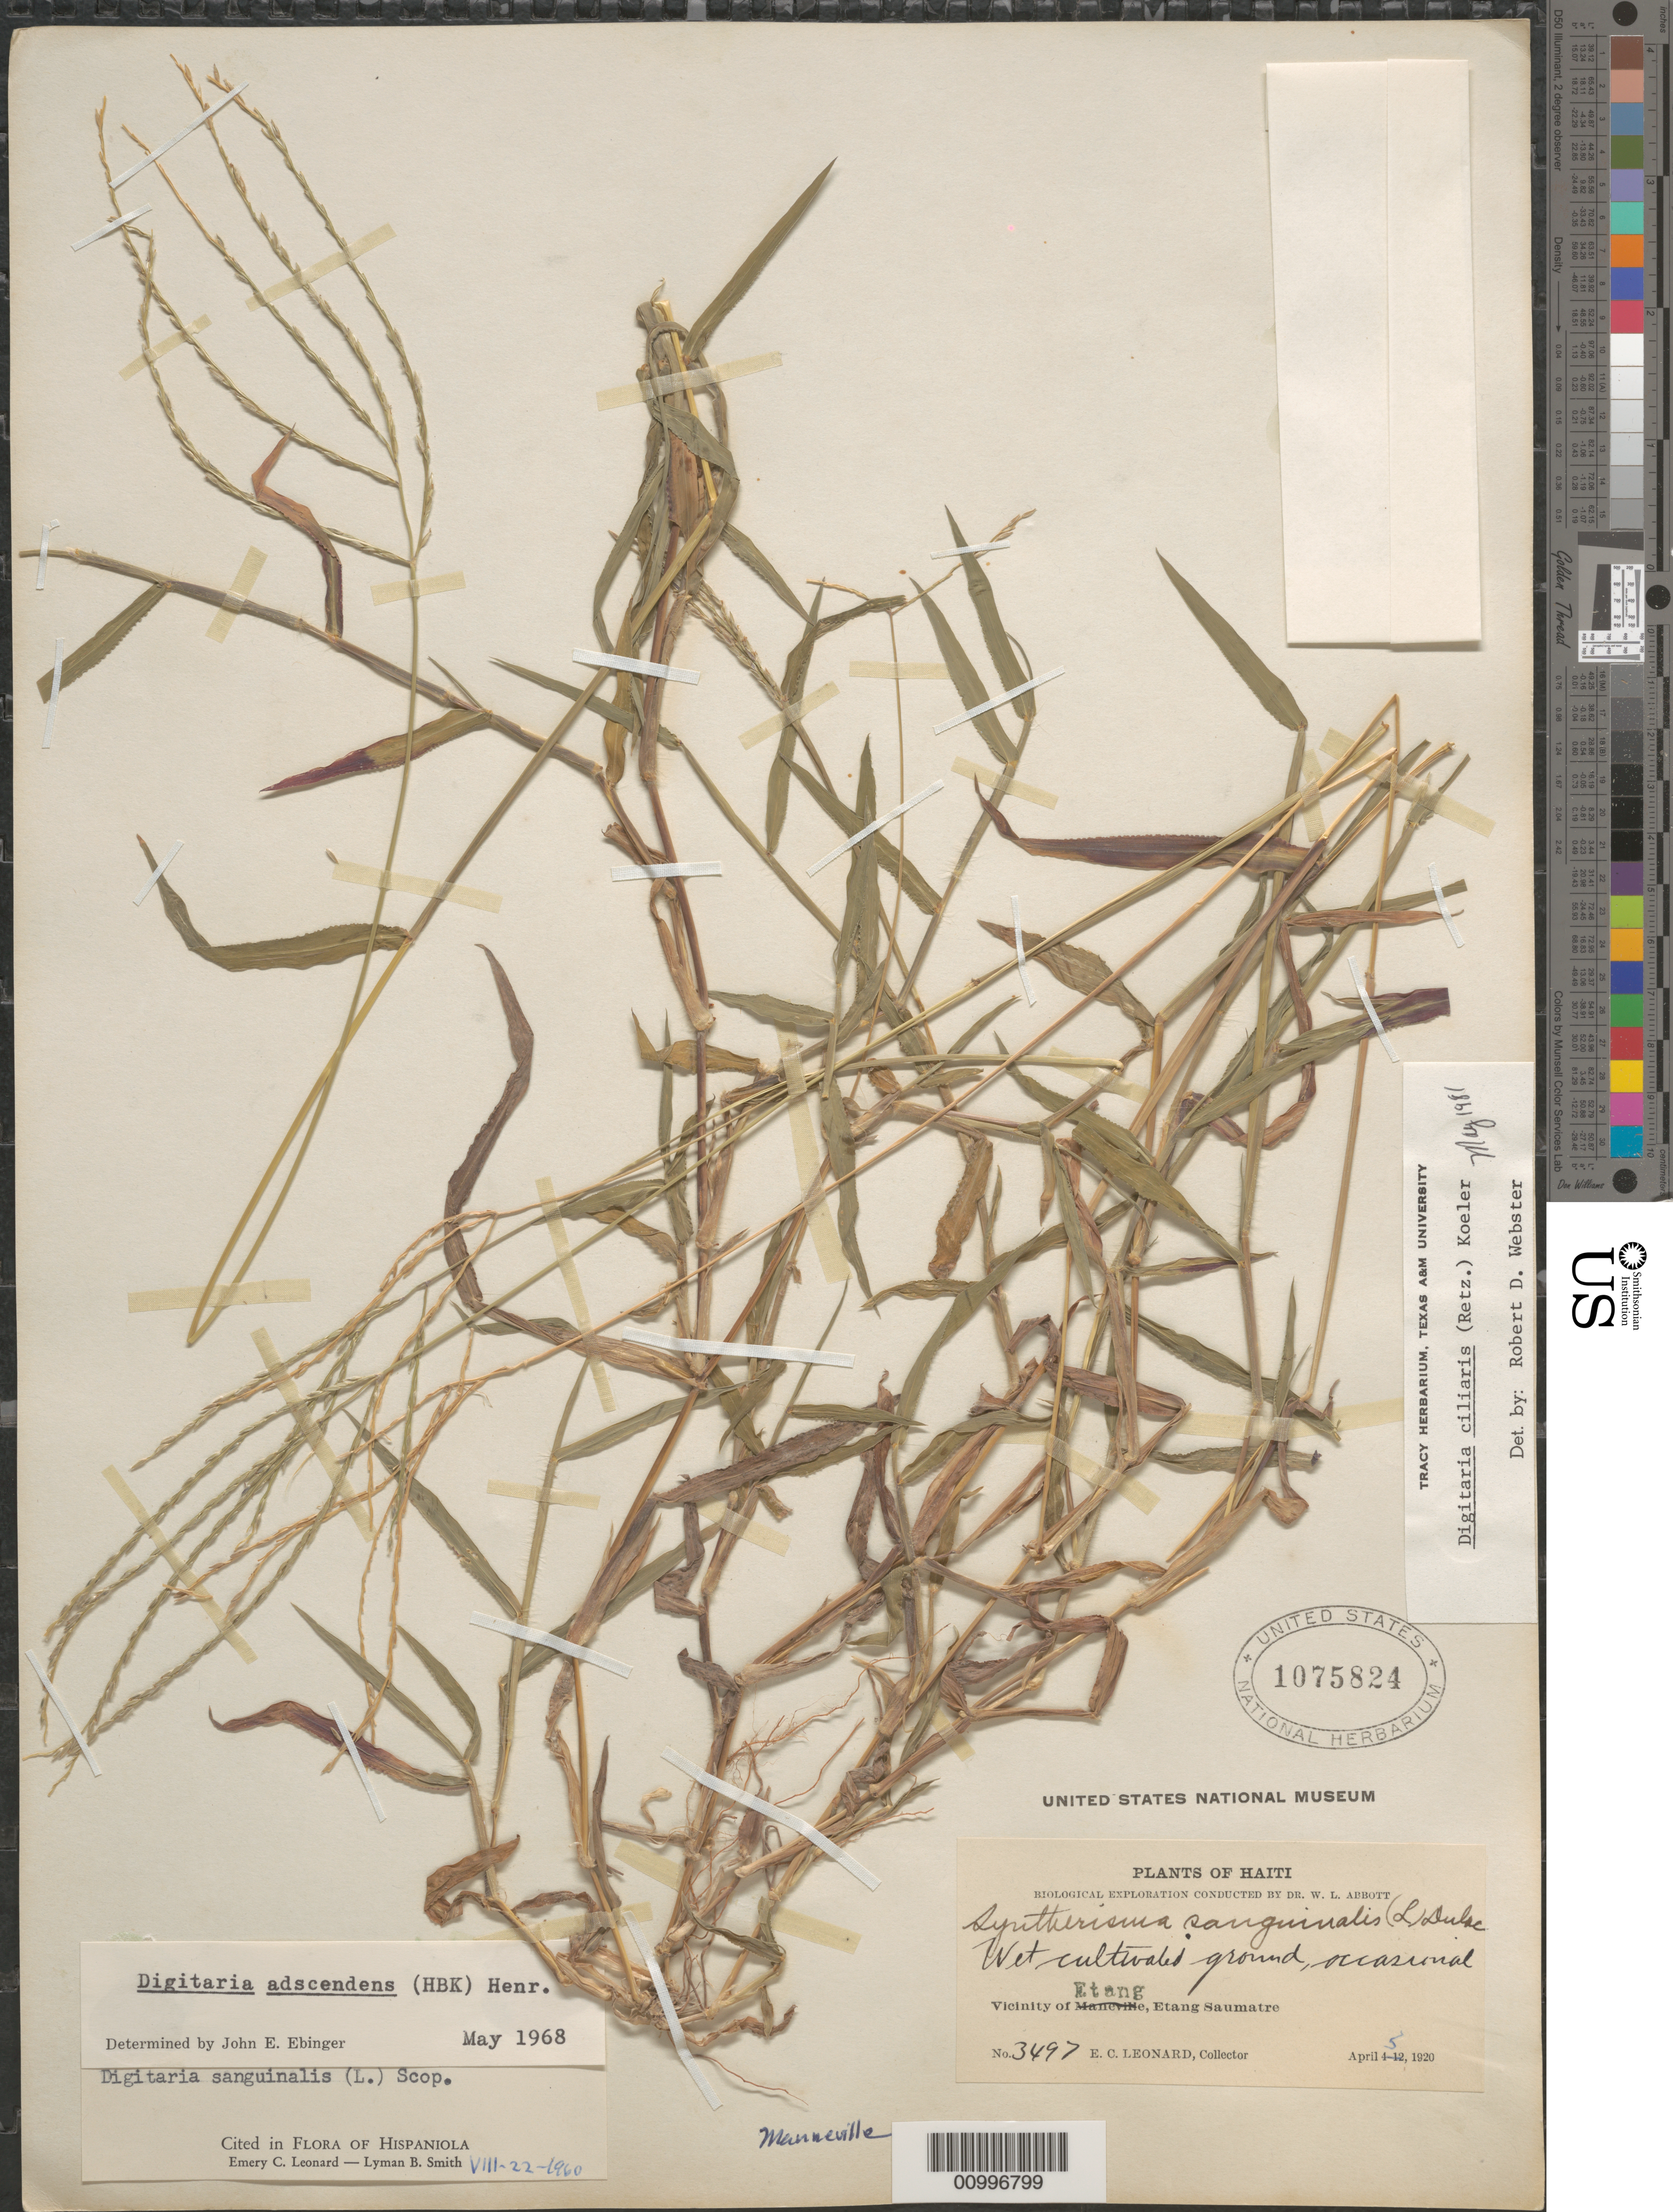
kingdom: Plantae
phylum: Tracheophyta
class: Liliopsida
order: Poales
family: Poaceae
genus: Digitaria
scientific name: Digitaria ciliaris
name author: (Retz.) Koeler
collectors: E. C. Leonard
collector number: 3497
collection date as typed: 05 Apr 1920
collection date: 1920-04-05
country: Haiti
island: Hispaniola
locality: Vicinity of Etang, Etang Saumatre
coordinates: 0 N, 0 E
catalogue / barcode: US 1075824